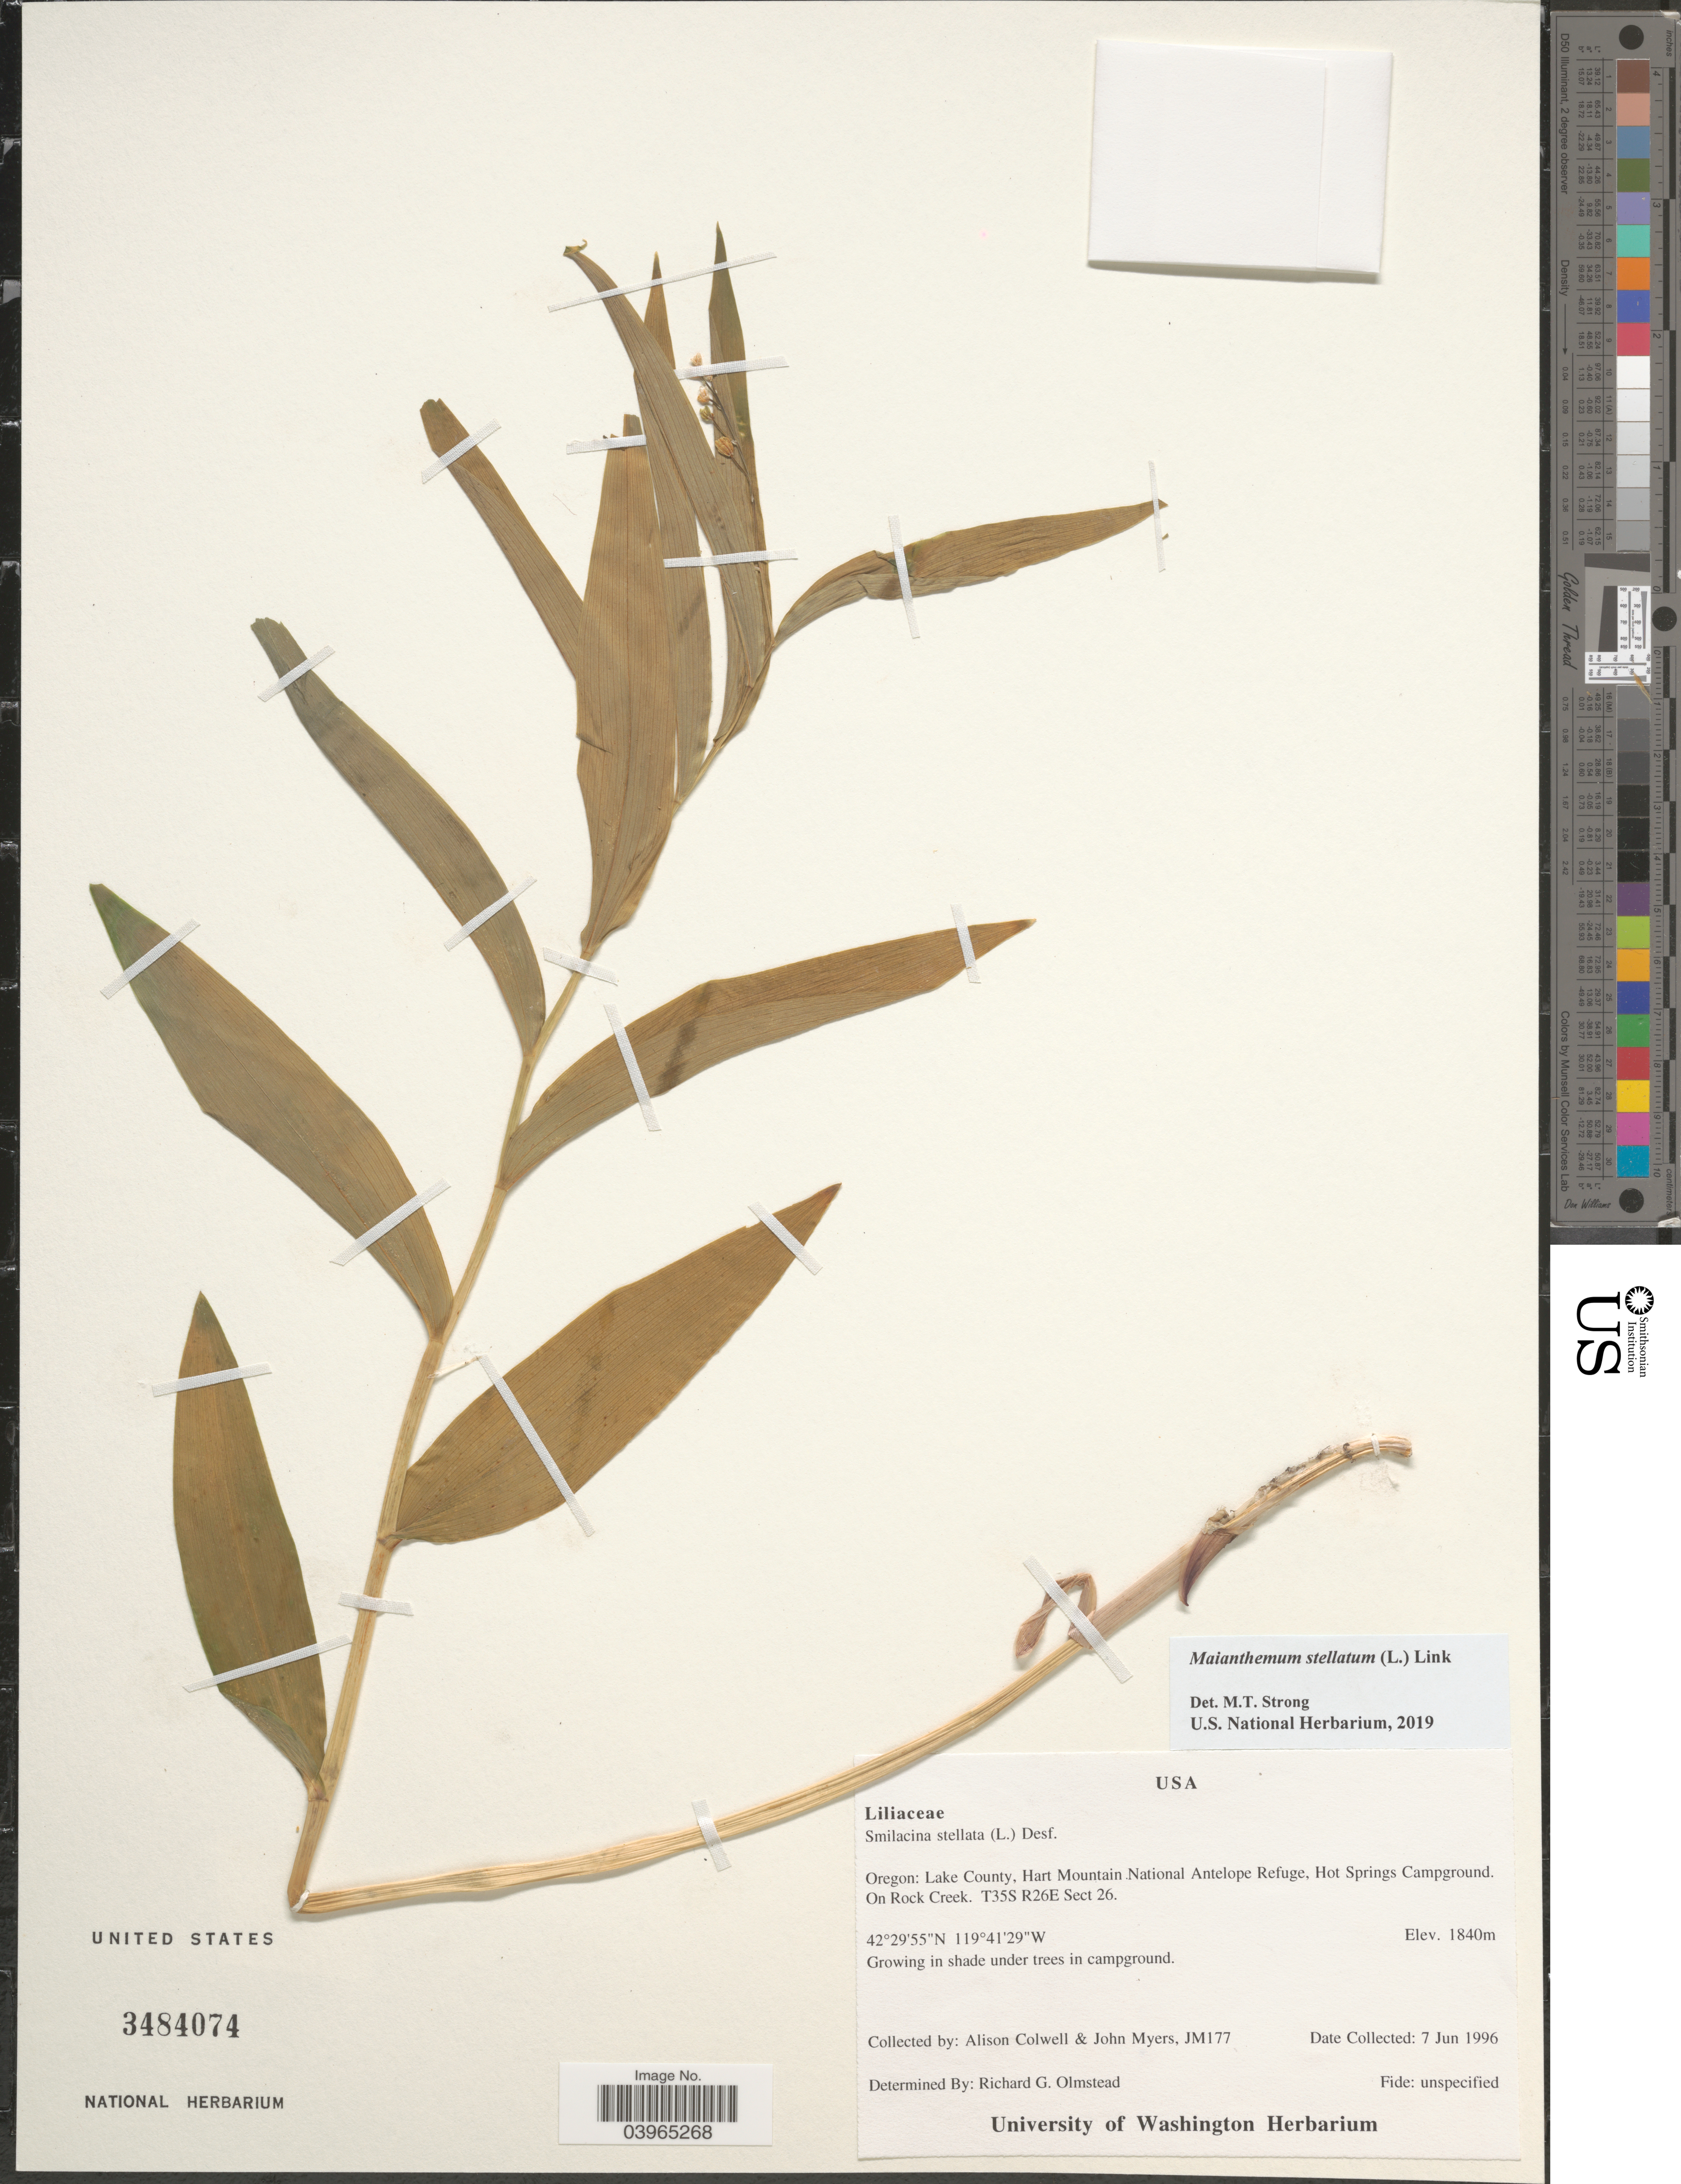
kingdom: Plantae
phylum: Tracheophyta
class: Liliopsida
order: Asparagales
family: Asparagaceae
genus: Maianthemum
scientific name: Maianthemum stellatum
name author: (L.) Link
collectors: A. E. L. Colwell & J. Myers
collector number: JM177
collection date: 1996-06-07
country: United States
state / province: Oregon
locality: Lake County, Hart Mountain National Antelope Refuge, Hot Springs Campground. On Rock Creek. T35S R26E Sect 26.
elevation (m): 1840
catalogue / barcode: US 3484074